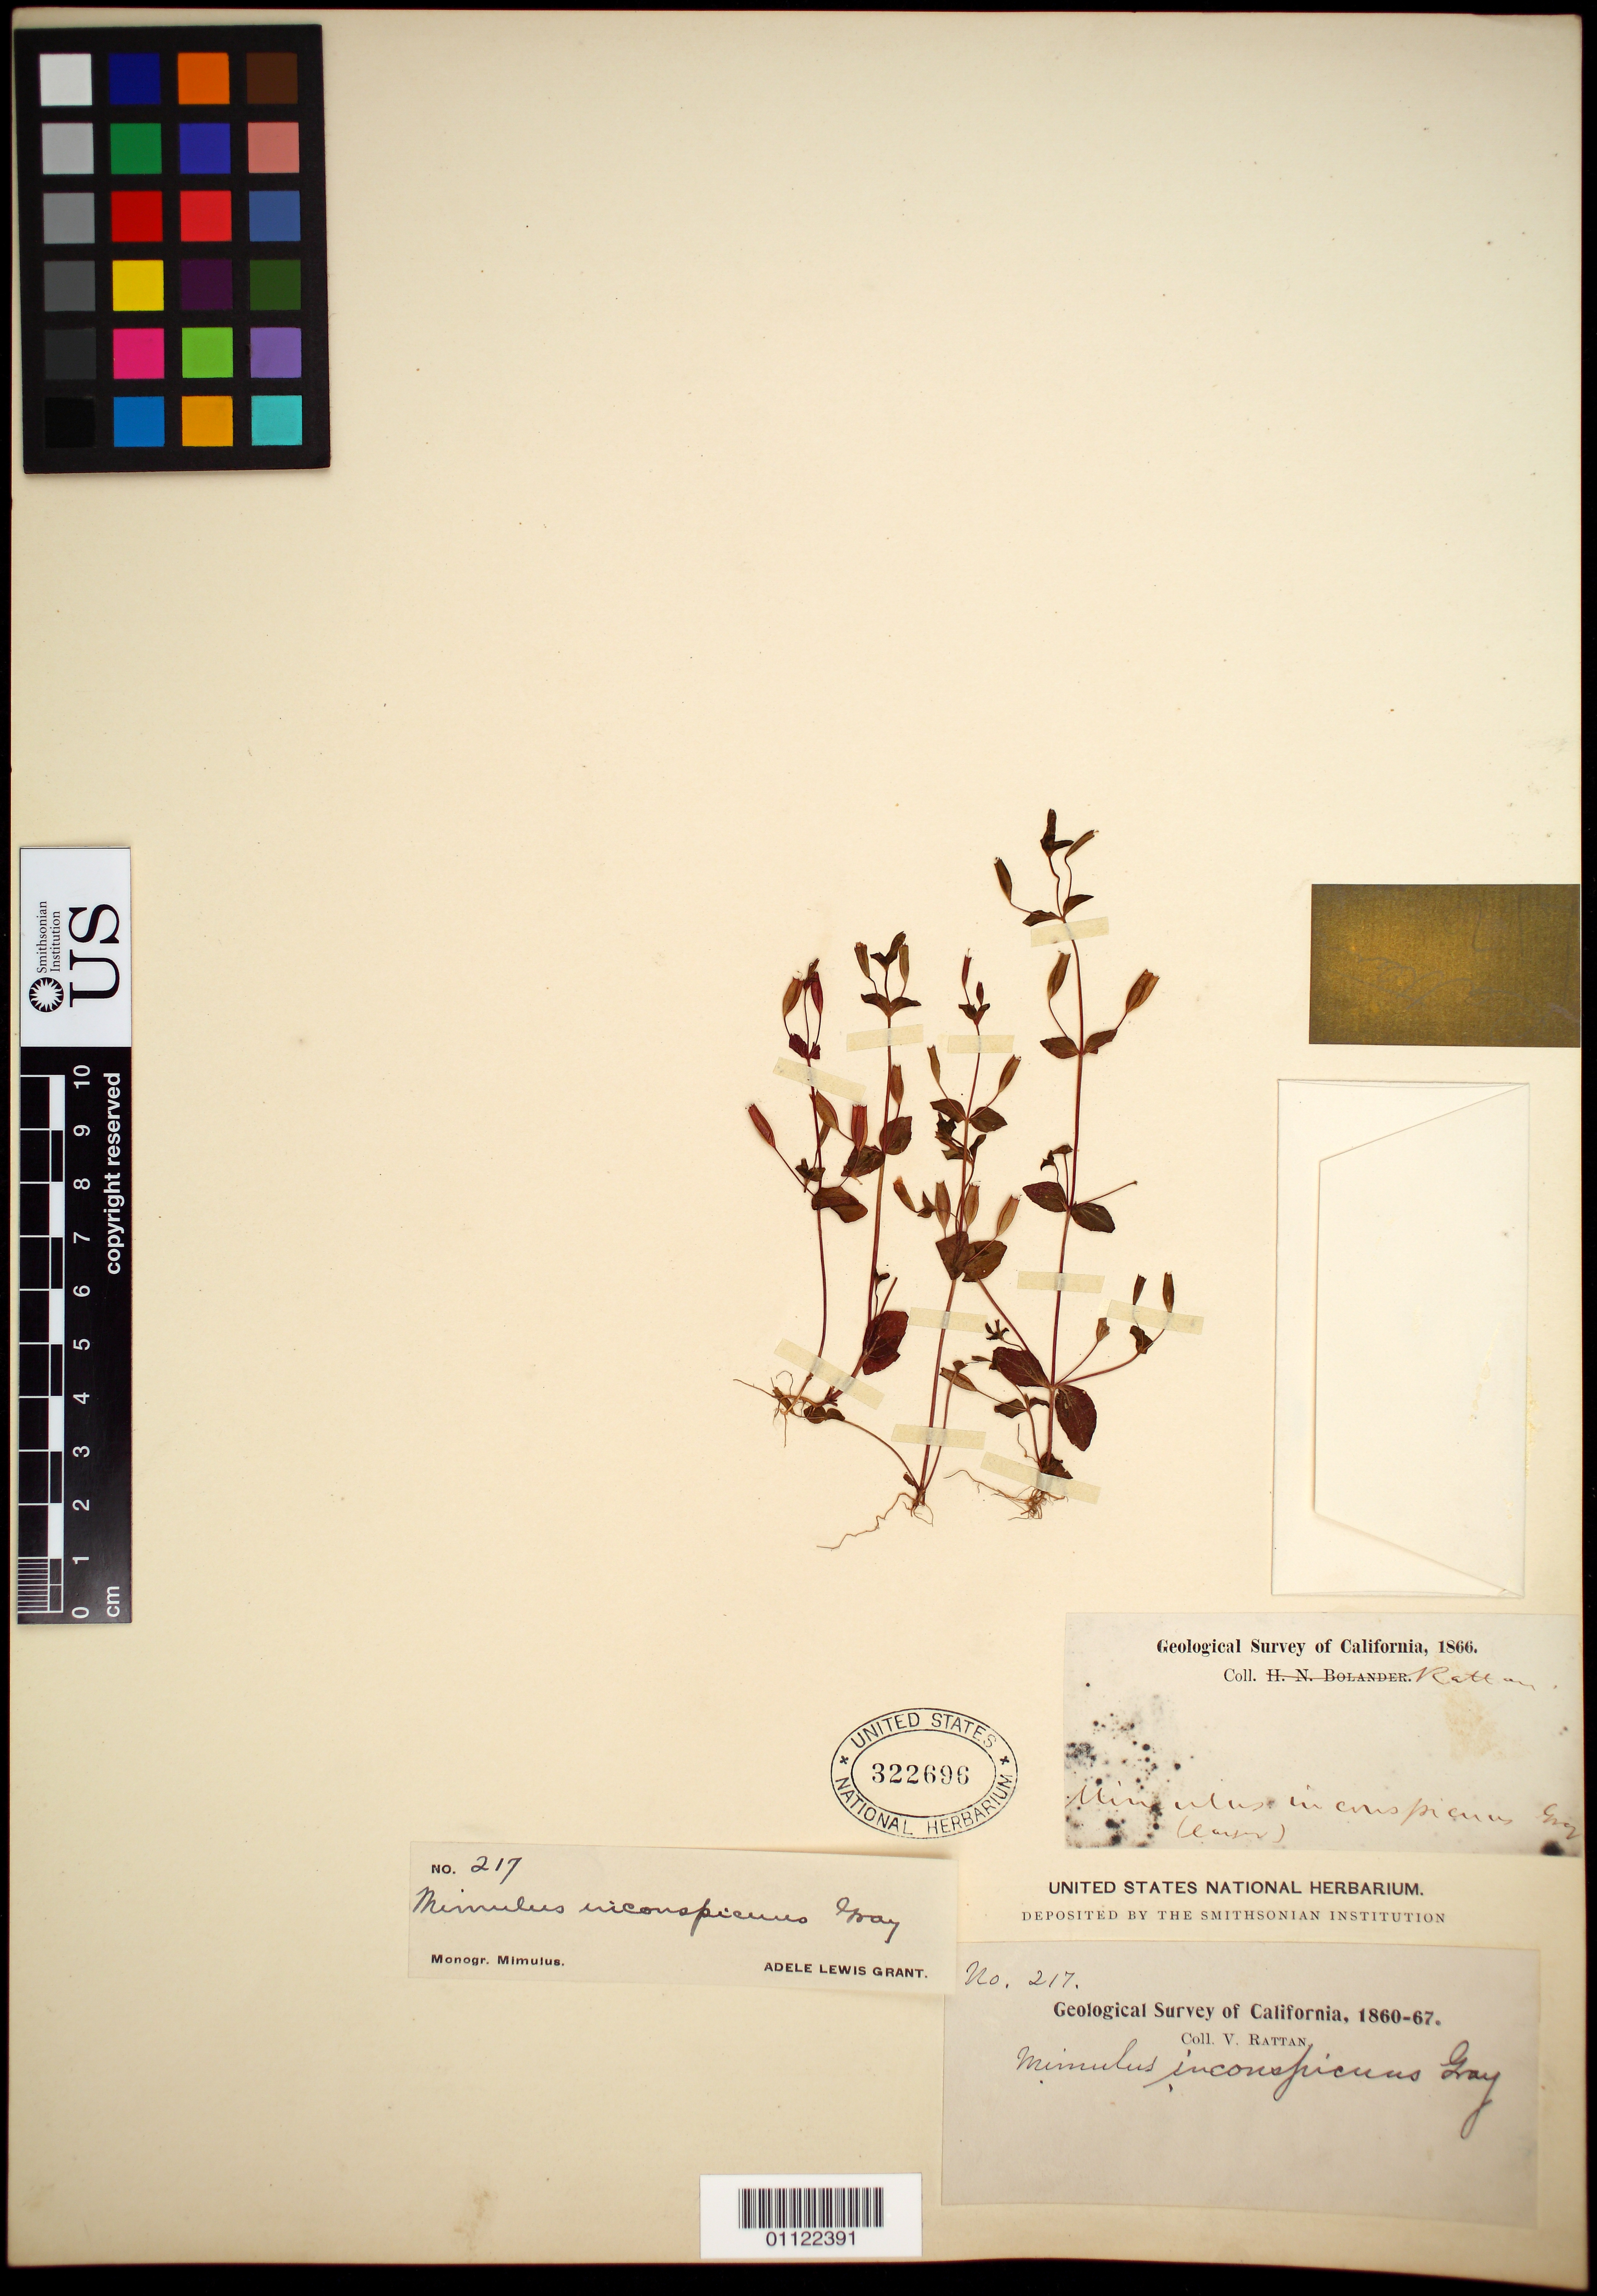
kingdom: Plantae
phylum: Tracheophyta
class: Magnoliopsida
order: Lamiales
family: Phrymaceae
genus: Mimulus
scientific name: Mimulus inconspicuus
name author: A. Gray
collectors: V. Rattan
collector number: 217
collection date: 1860/1867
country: United States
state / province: California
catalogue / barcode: US 322696